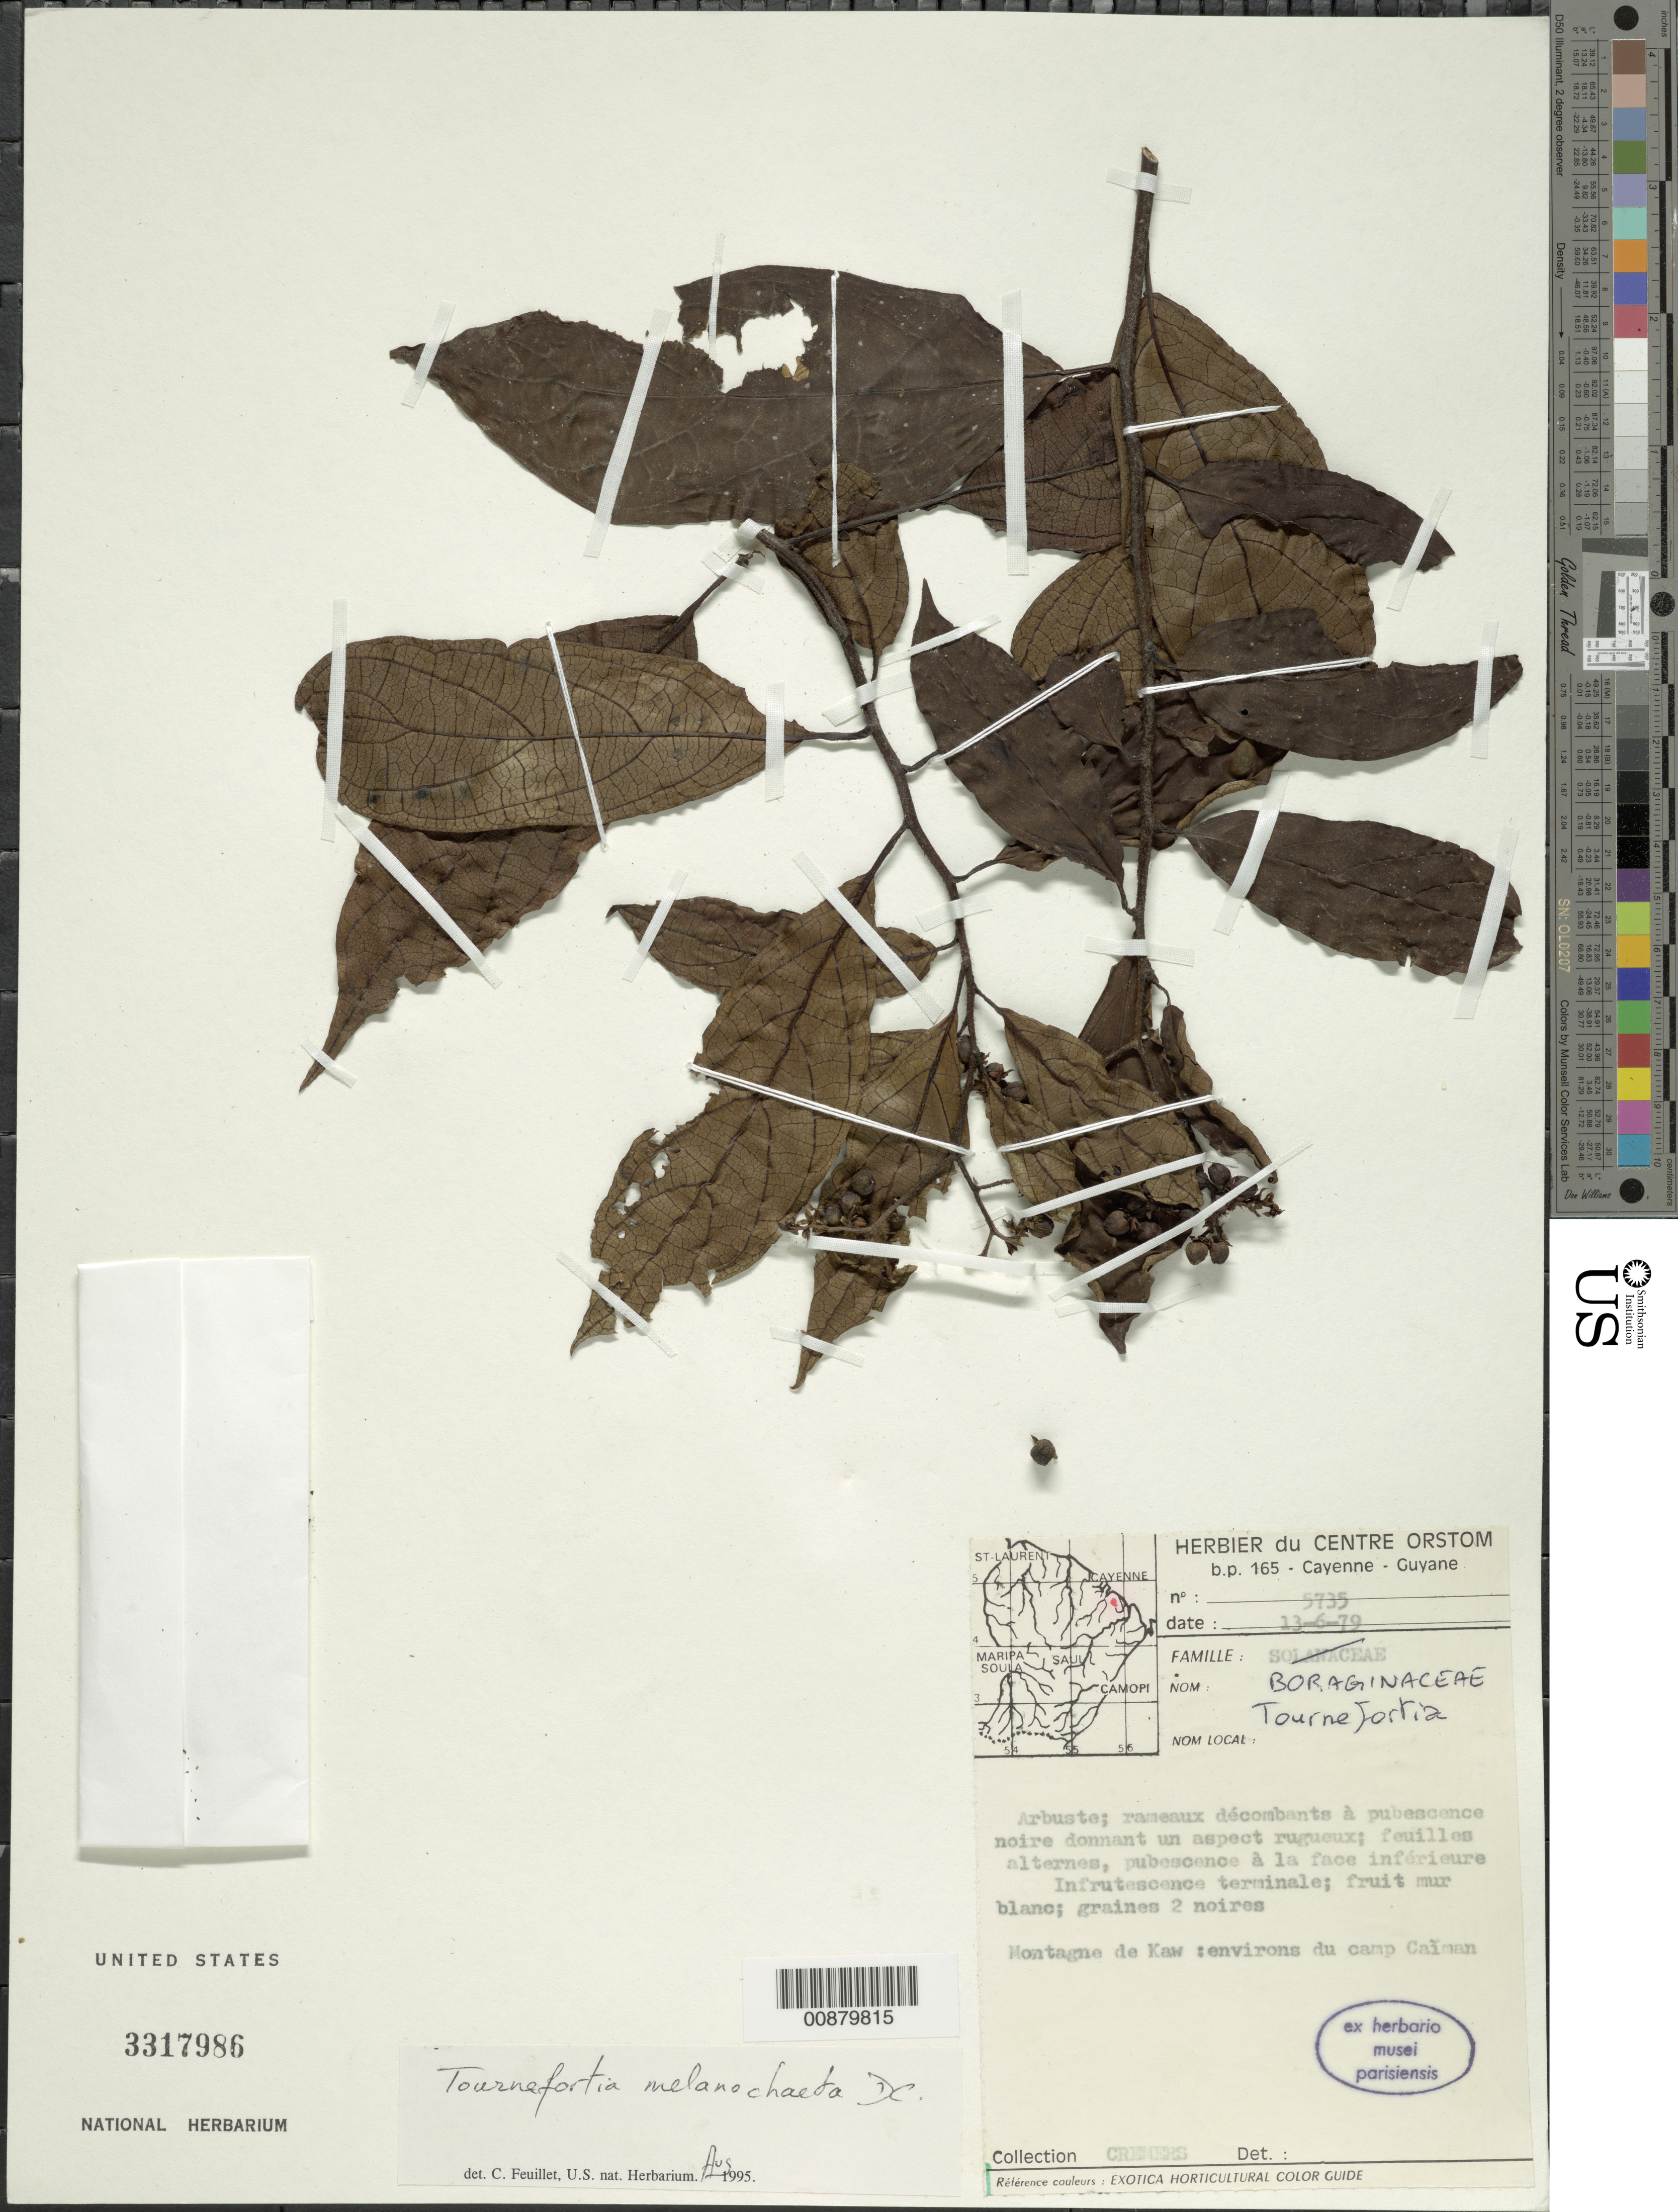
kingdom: Plantae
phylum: Tracheophyta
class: Magnoliopsida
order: Boraginales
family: Heliotropiaceae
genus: Tournefortia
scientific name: Tournefortia melanochaeta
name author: DC.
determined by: Feuillet, C.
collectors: G. Cremers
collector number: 5735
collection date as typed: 13-Jun-79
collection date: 1979-06-13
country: French Guiana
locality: Montagne de Kaw, Camp Caïman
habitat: Environs du camp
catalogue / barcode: US 3317986